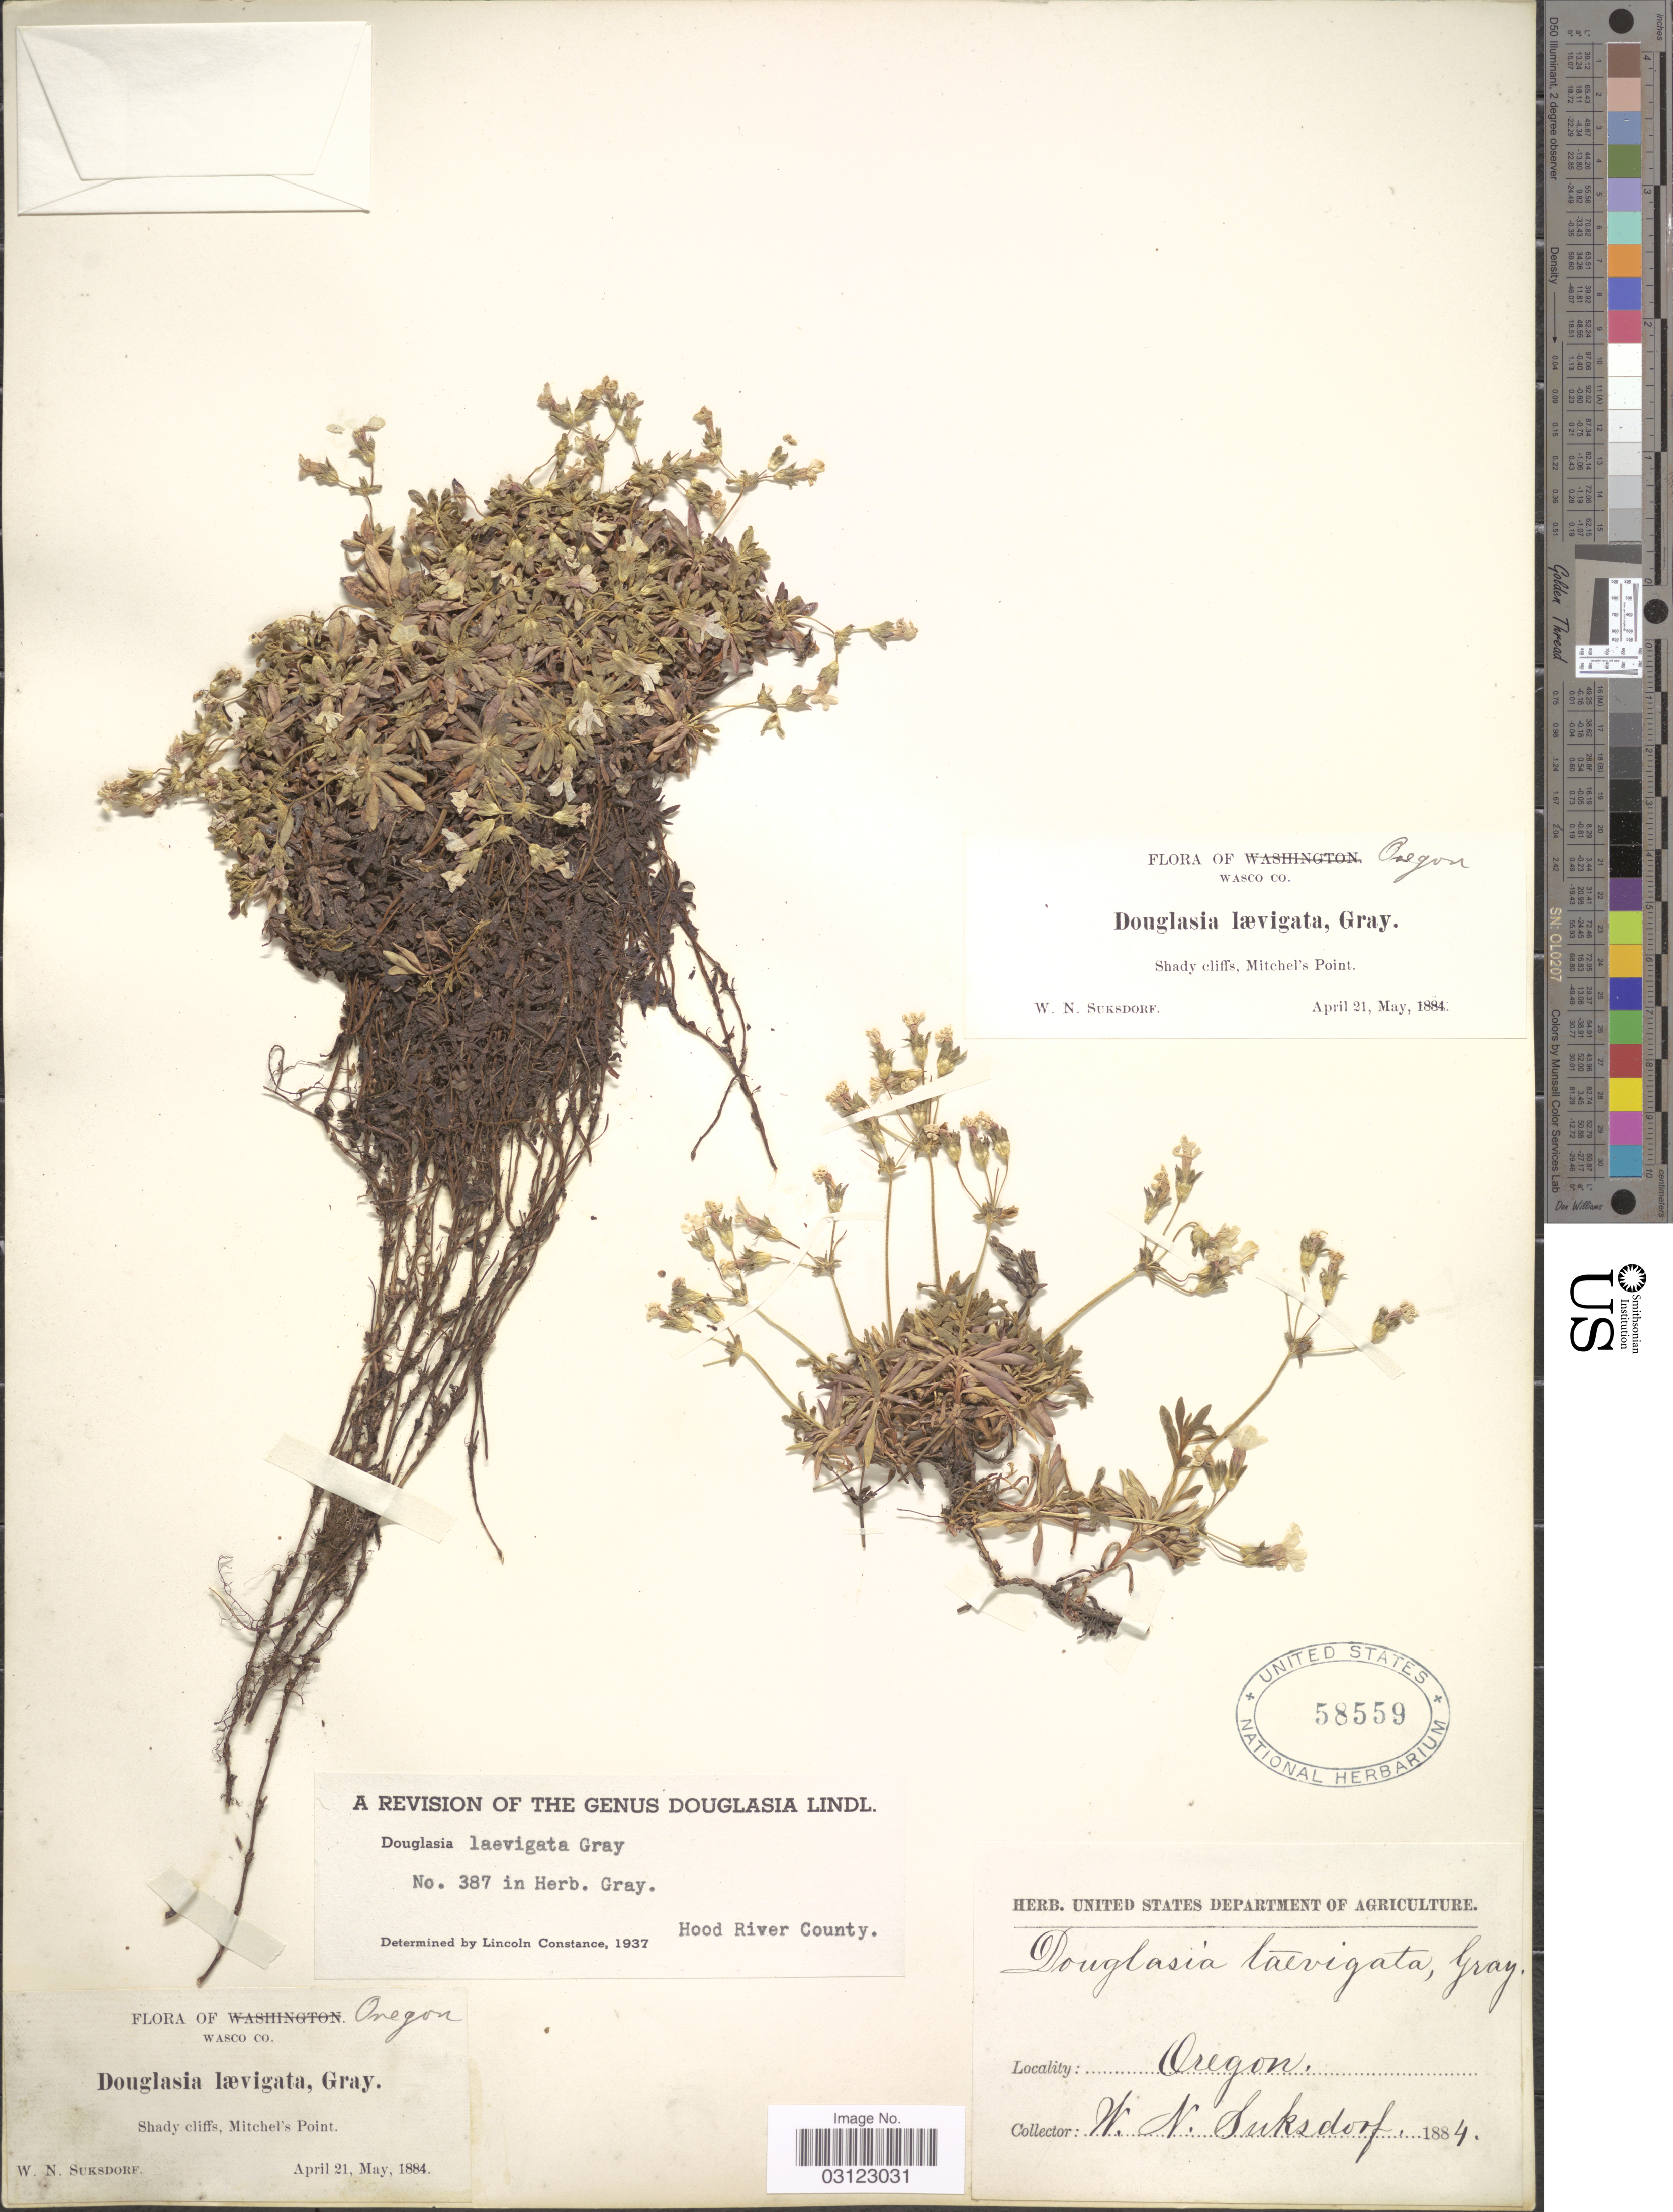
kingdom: Plantae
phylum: Tracheophyta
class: Magnoliopsida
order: Ericales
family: Primulaceae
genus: Douglasia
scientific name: Douglasia laevigata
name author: A. Gray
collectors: W. N. Suksdorf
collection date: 1884-04-21/1884-05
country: United States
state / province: Oregon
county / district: Wasco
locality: Wasco Co. Mitchel's Point.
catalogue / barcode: US 58559